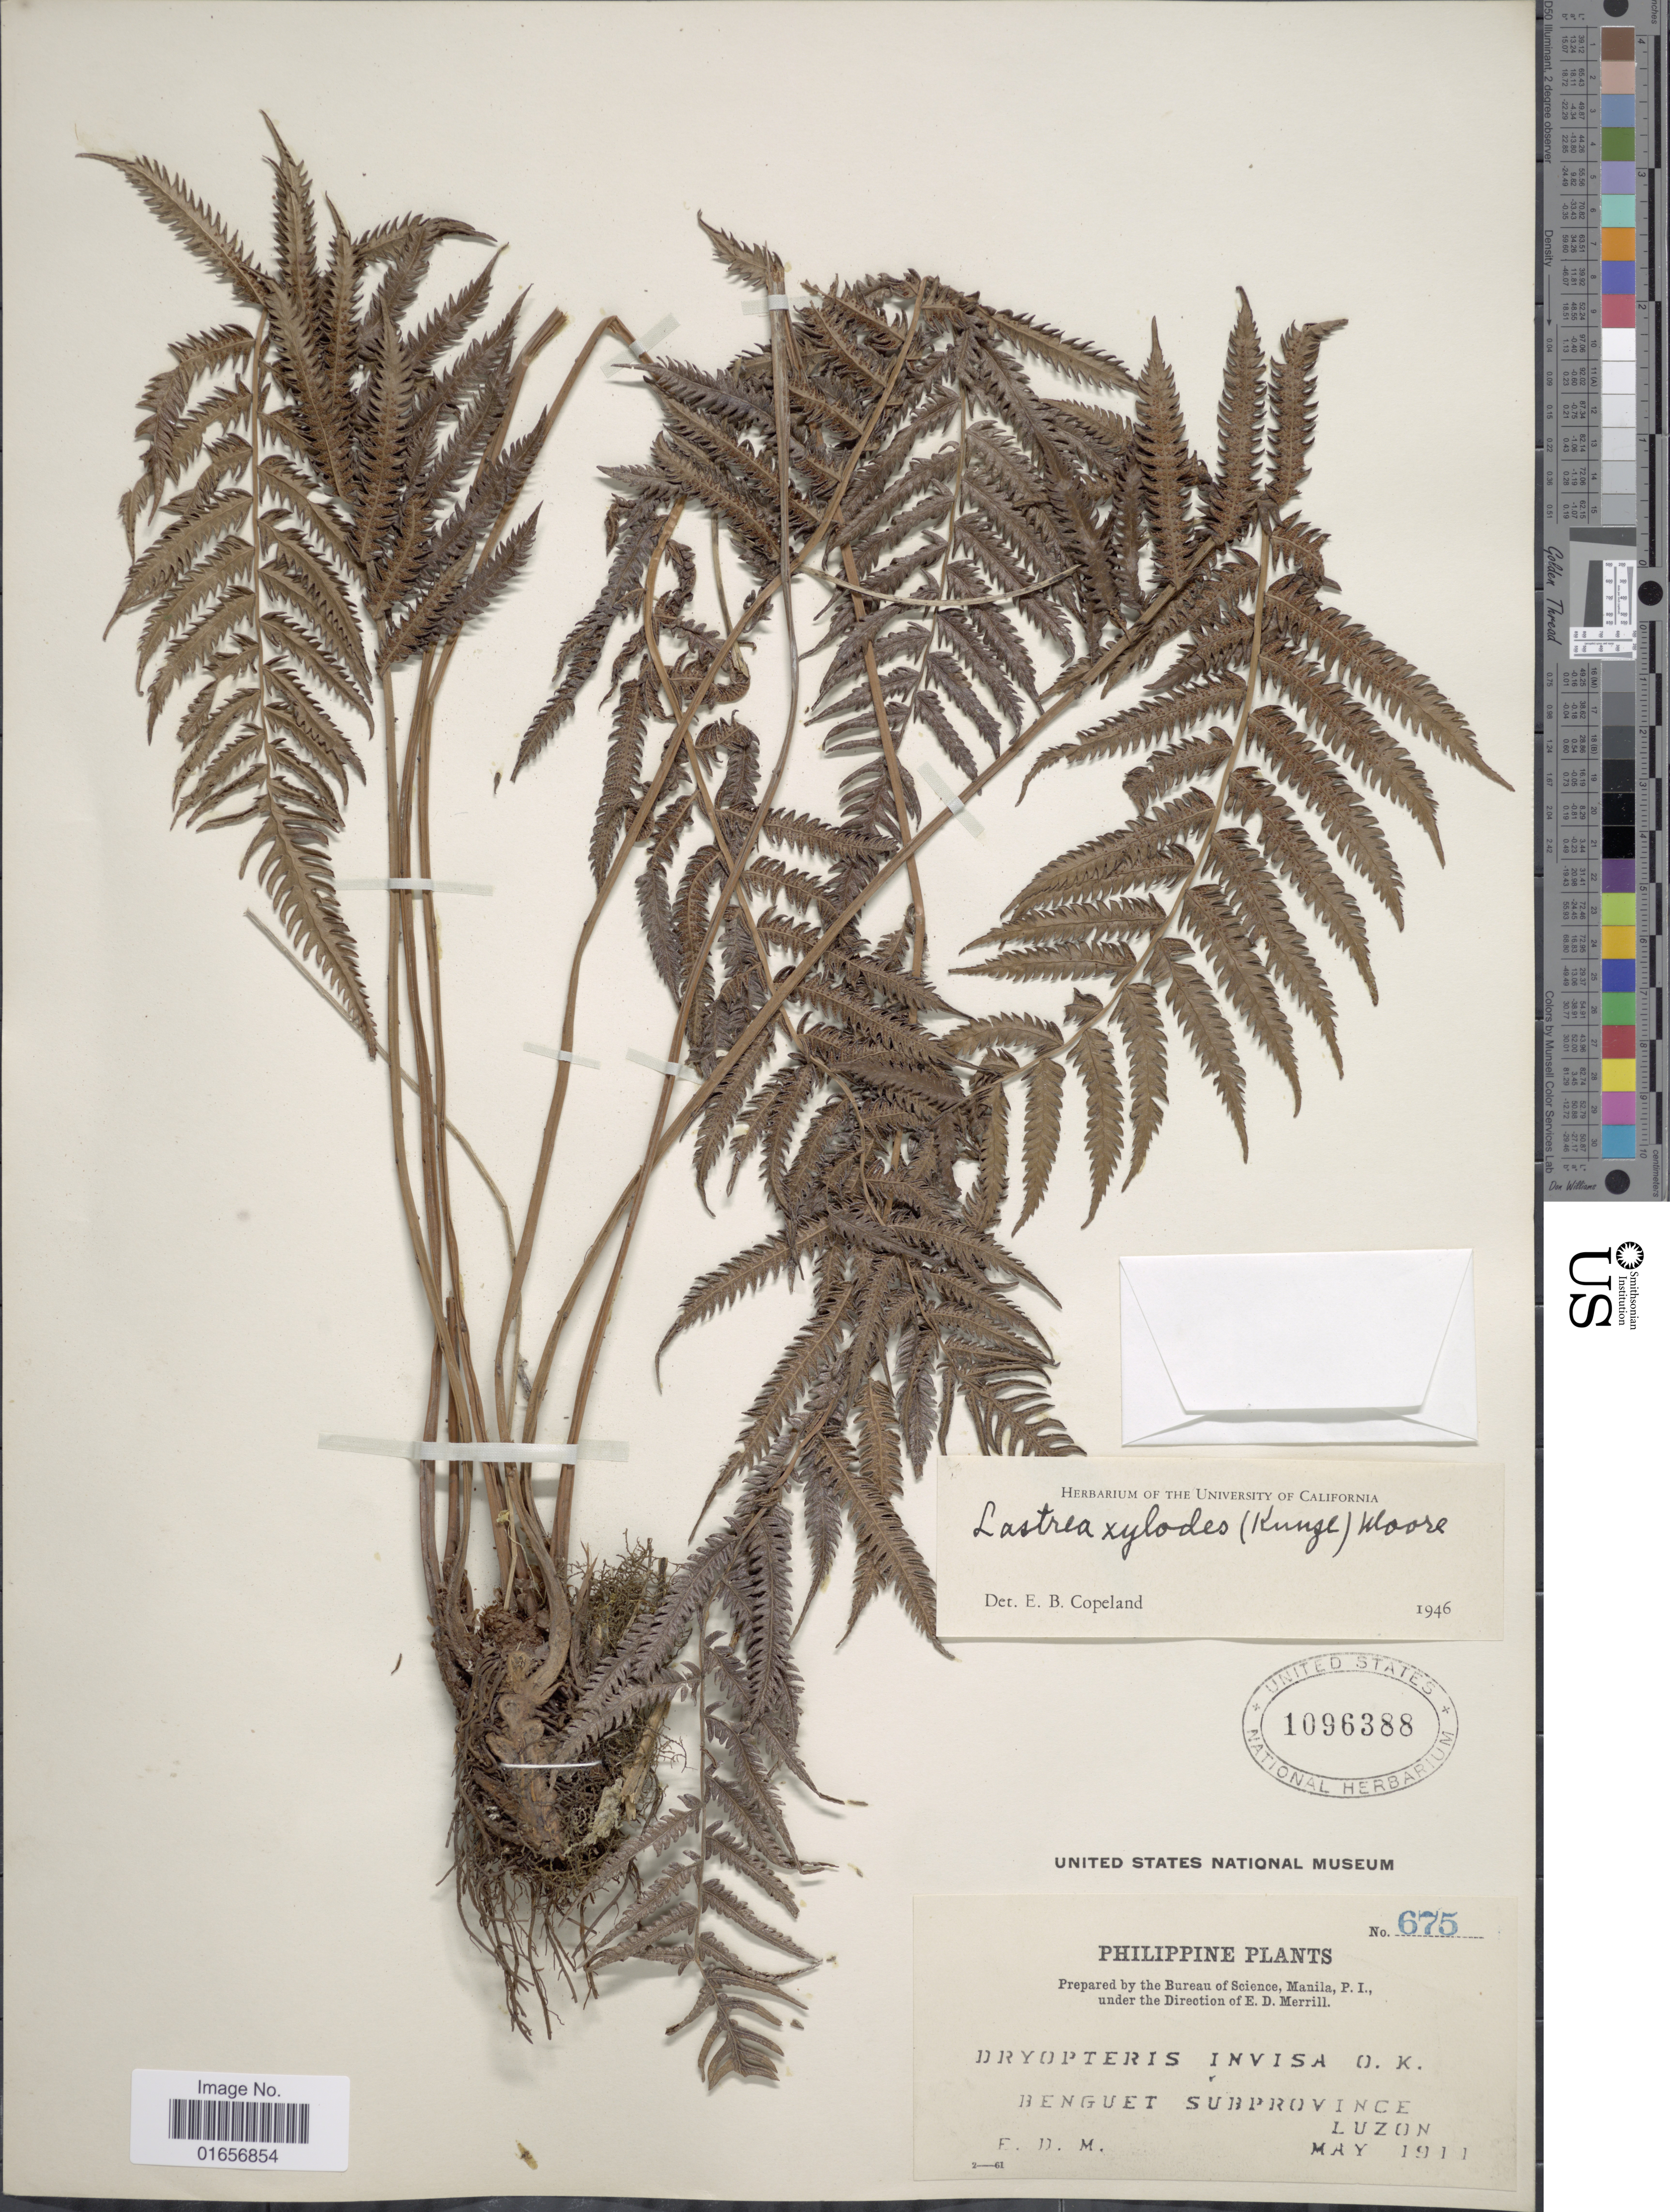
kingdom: Plantae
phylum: Tracheophyta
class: Polypodiopsida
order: Polypodiales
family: Thelypteridaceae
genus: Pseudocyclosorus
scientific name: Pseudocyclosorus tylodes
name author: (Kunze) Ching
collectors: E. D. Merrill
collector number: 675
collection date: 1911-05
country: Philippines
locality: Benguet, Subprovince, Luzon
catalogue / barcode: US 1096388